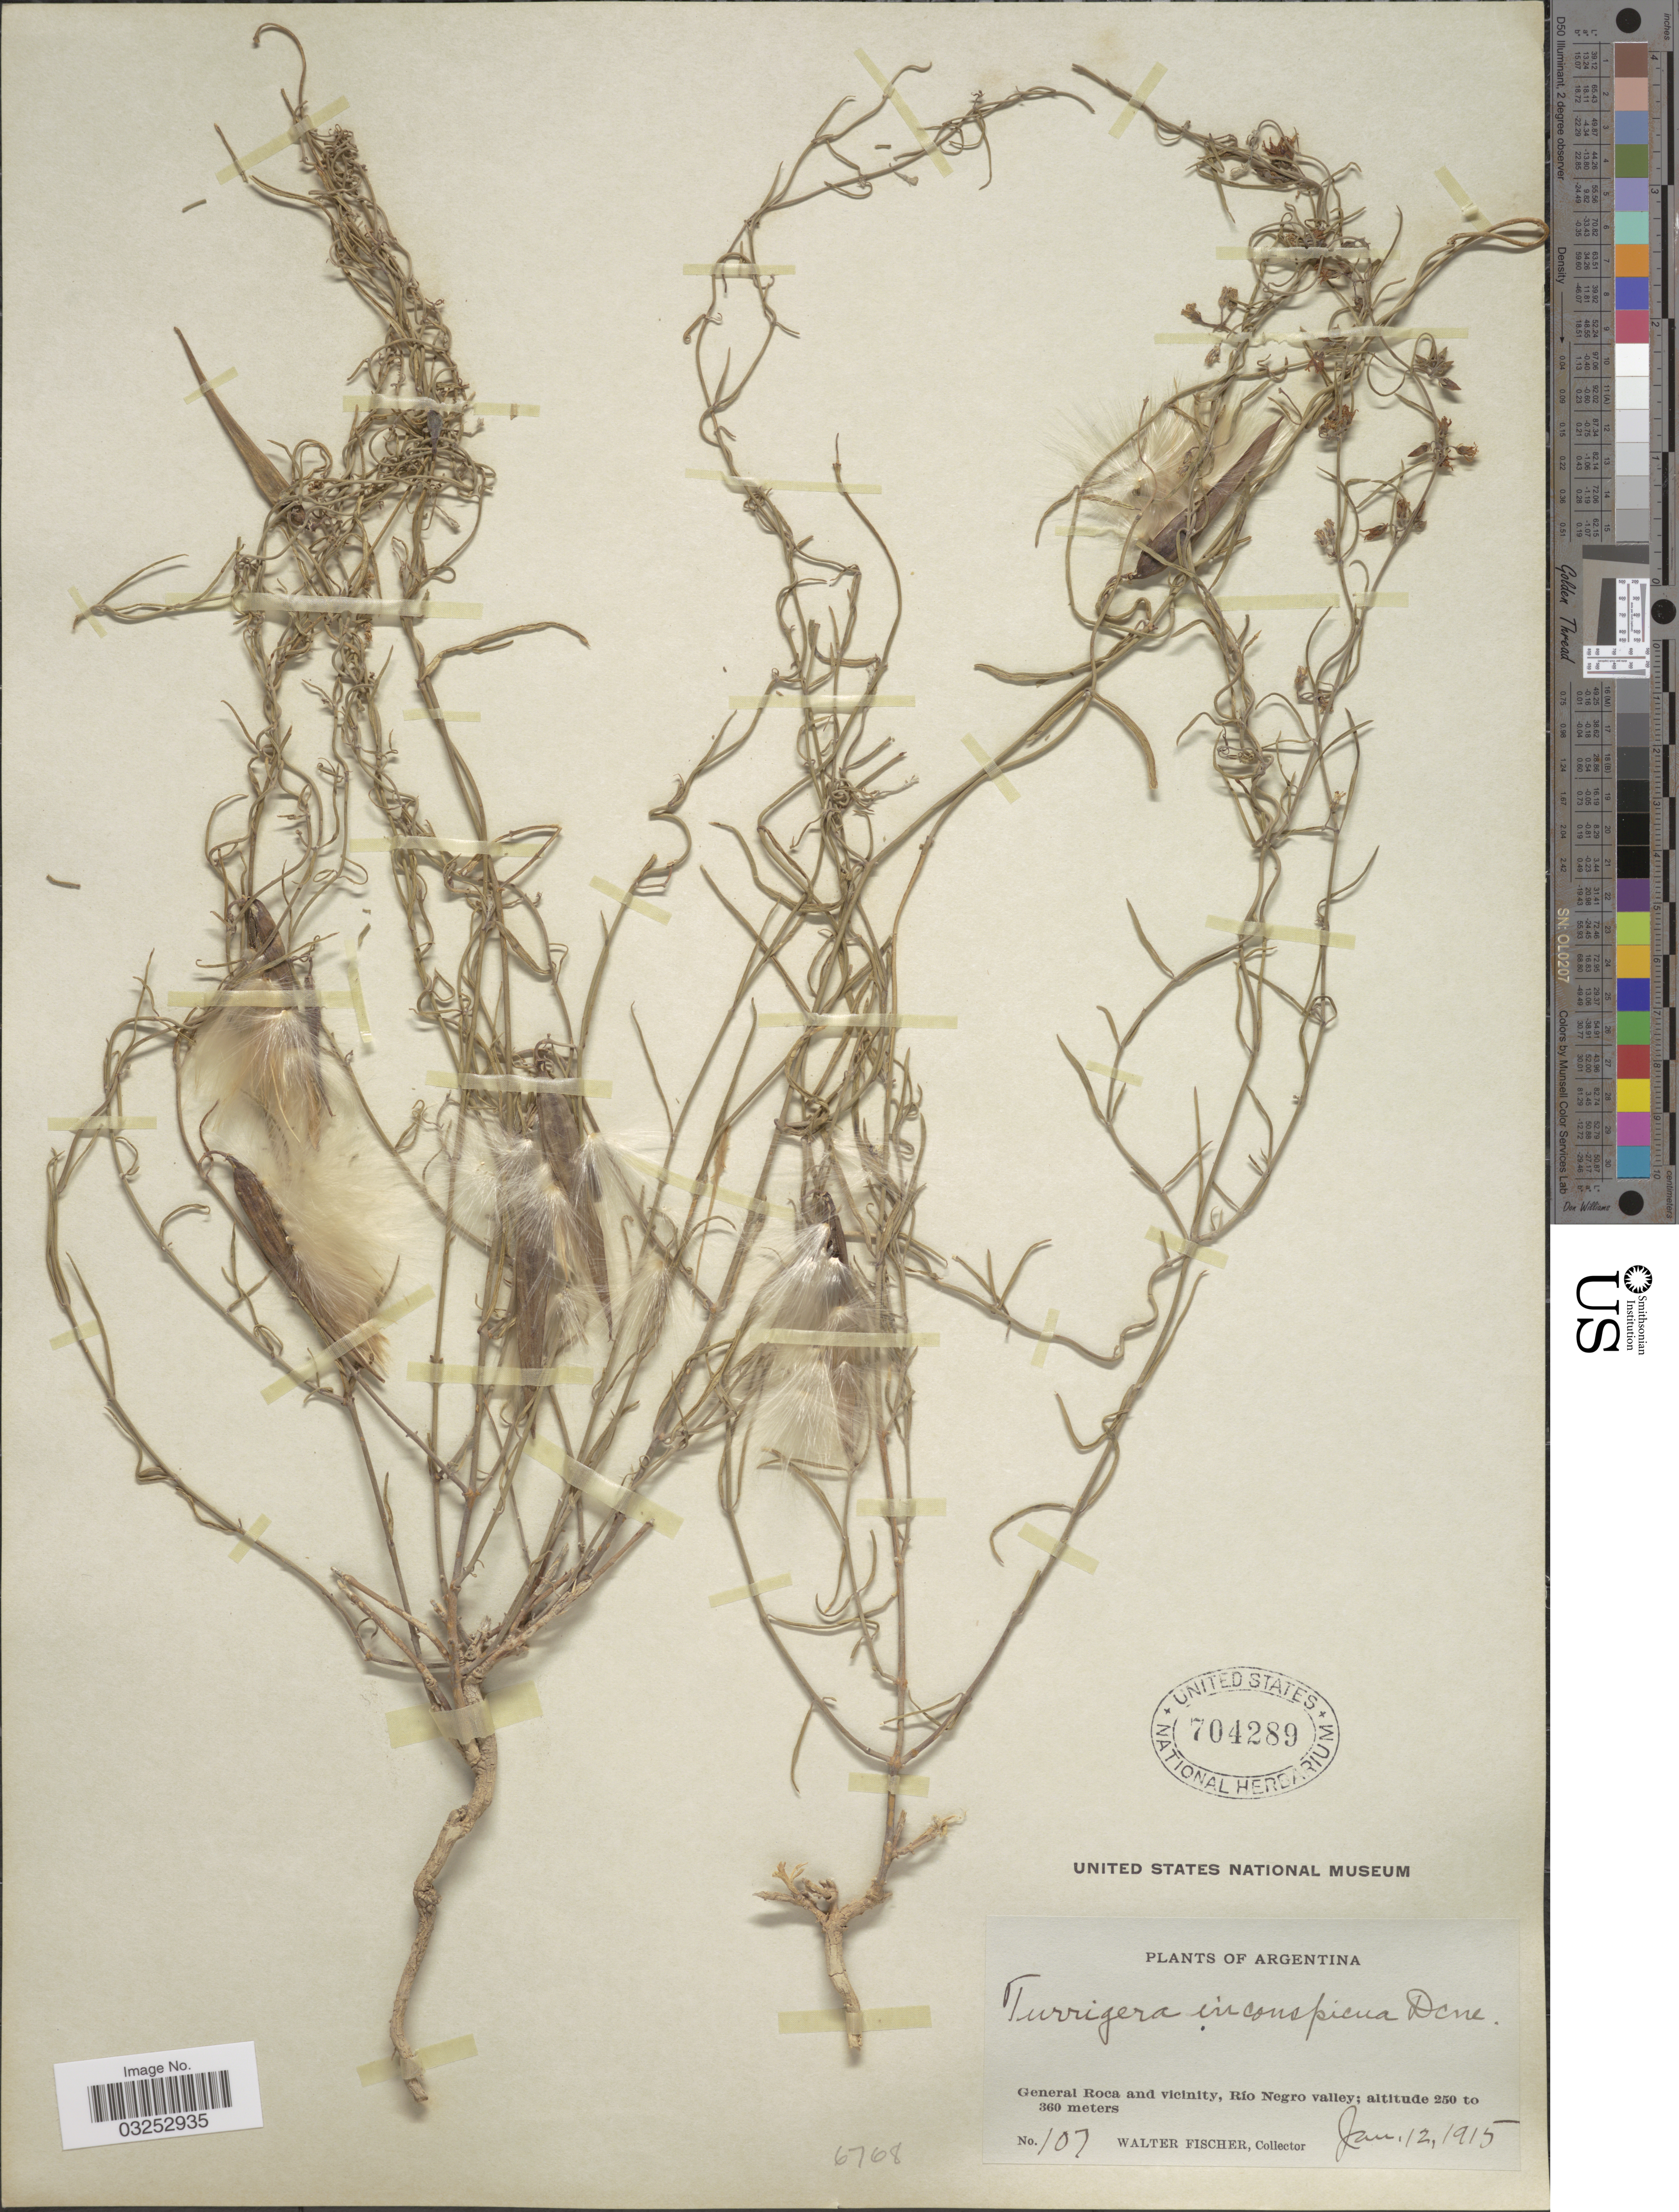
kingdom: Plantae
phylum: Tracheophyta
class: Magnoliopsida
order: Gentianales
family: Apocynaceae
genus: Turrigera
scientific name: Turrigera inconspicua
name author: Decne.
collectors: W. Fischer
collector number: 107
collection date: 1915-01-12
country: Argentina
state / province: Rio Negro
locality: General Roca and vicinity, Río Negro valley.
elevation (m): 250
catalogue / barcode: US 704289